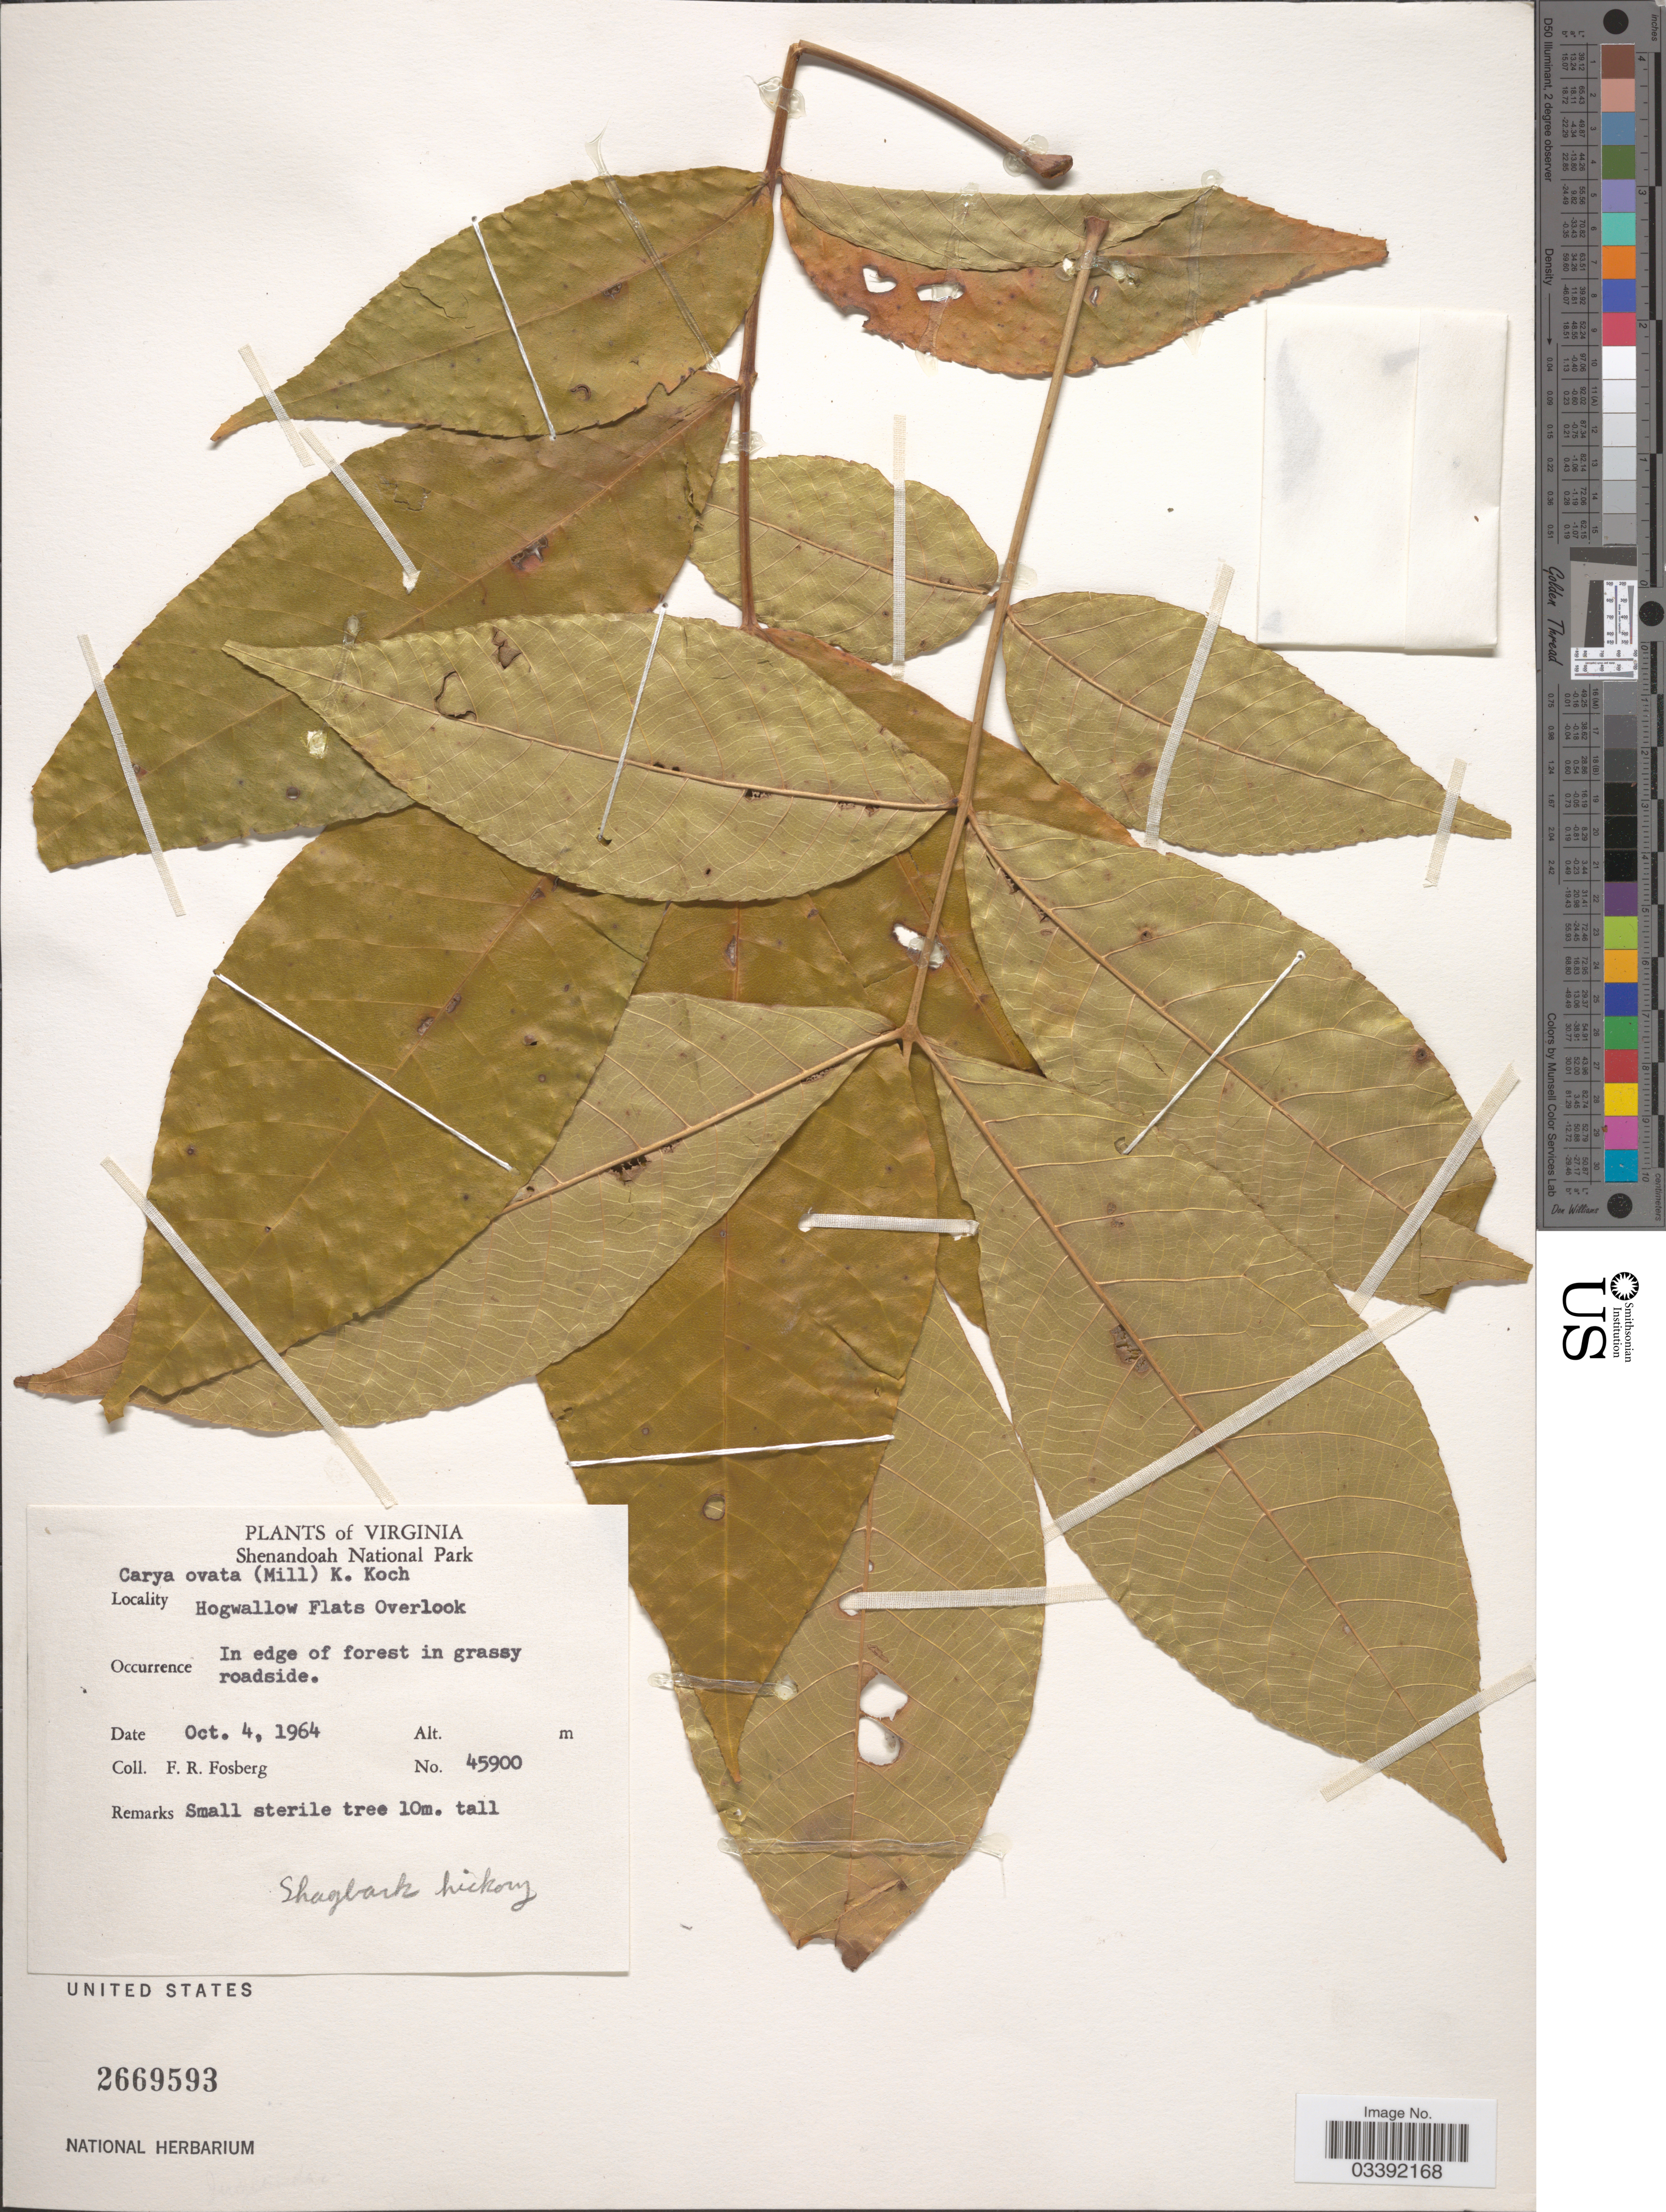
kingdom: Plantae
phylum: Tracheophyta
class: Magnoliopsida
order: Fagales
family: Juglandaceae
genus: Carya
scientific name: Carya ovata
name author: (Mill.) K. Koch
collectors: F. R. Fosberg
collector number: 45900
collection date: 1964-10-04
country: United States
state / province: Virginia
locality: Shenandoah National Park. Hogwallow Flats Overlook.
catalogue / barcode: US 2669593